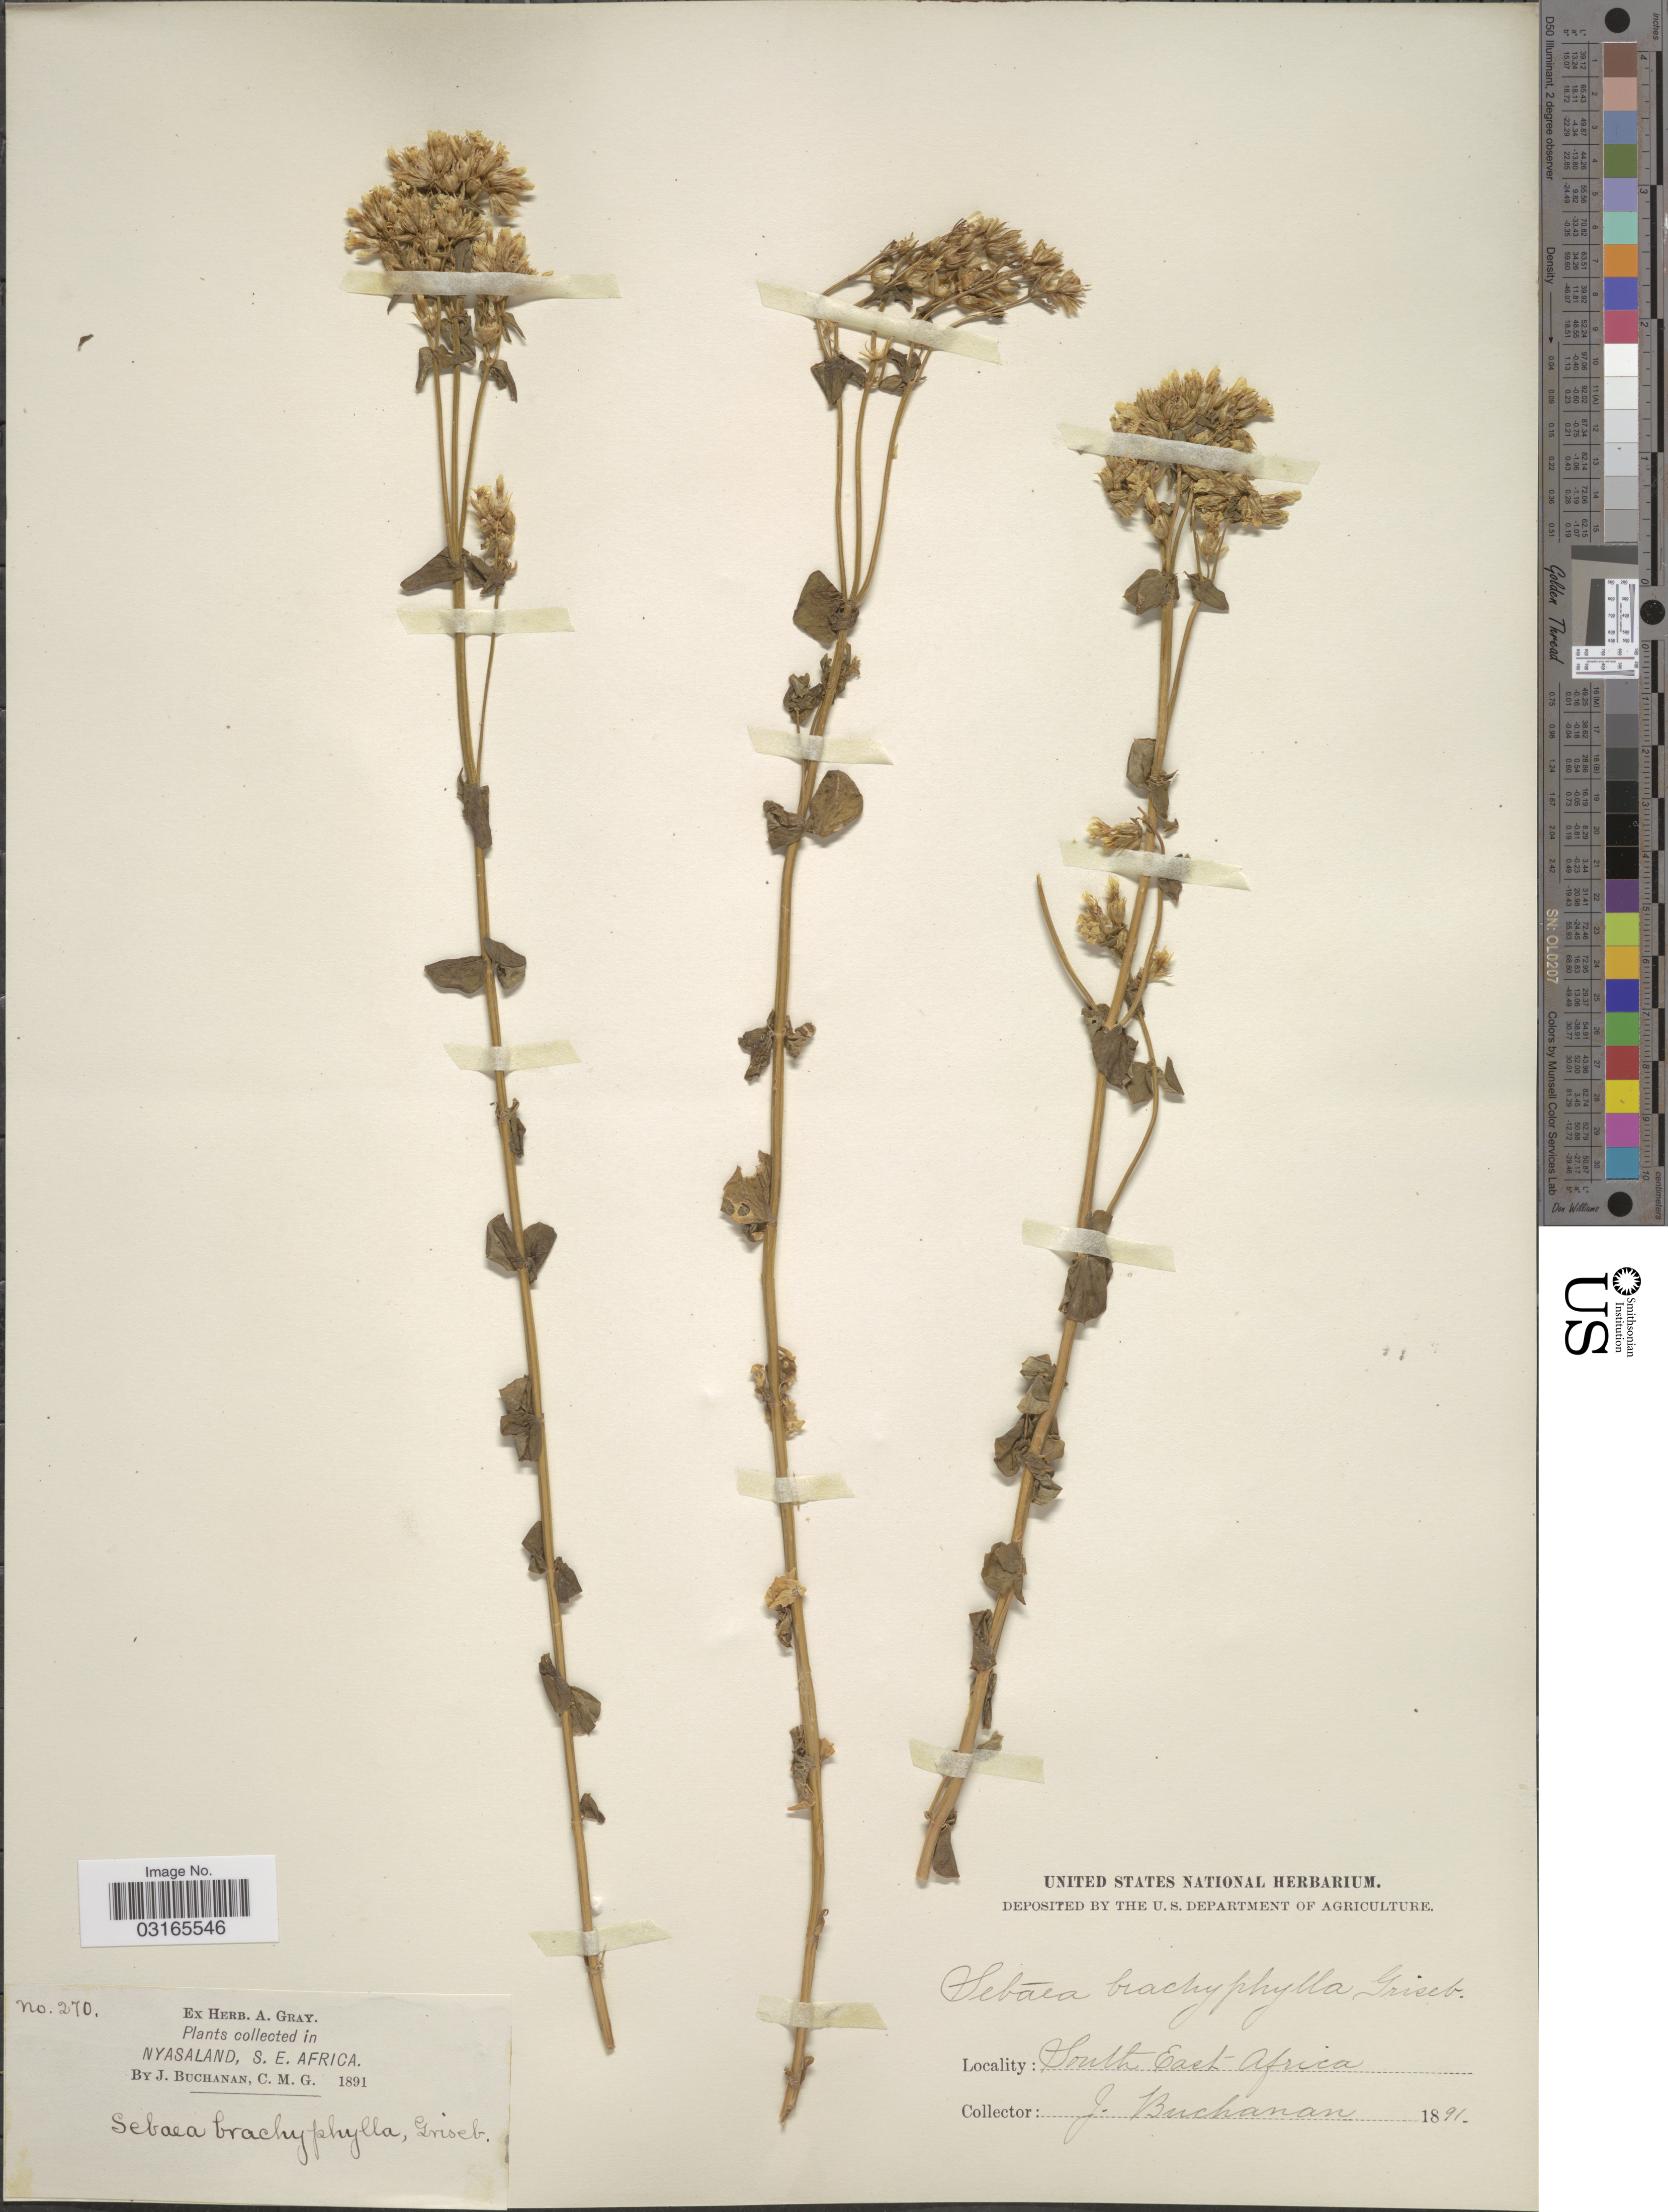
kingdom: Plantae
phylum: Tracheophyta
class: Magnoliopsida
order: Gentianales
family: Gentianaceae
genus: Sebaea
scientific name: Sebaea brachyphylla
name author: Griseb.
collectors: J. Buchanan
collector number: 270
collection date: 1891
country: Malawi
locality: Nyasaland, S.E. Africa. South East Africa.